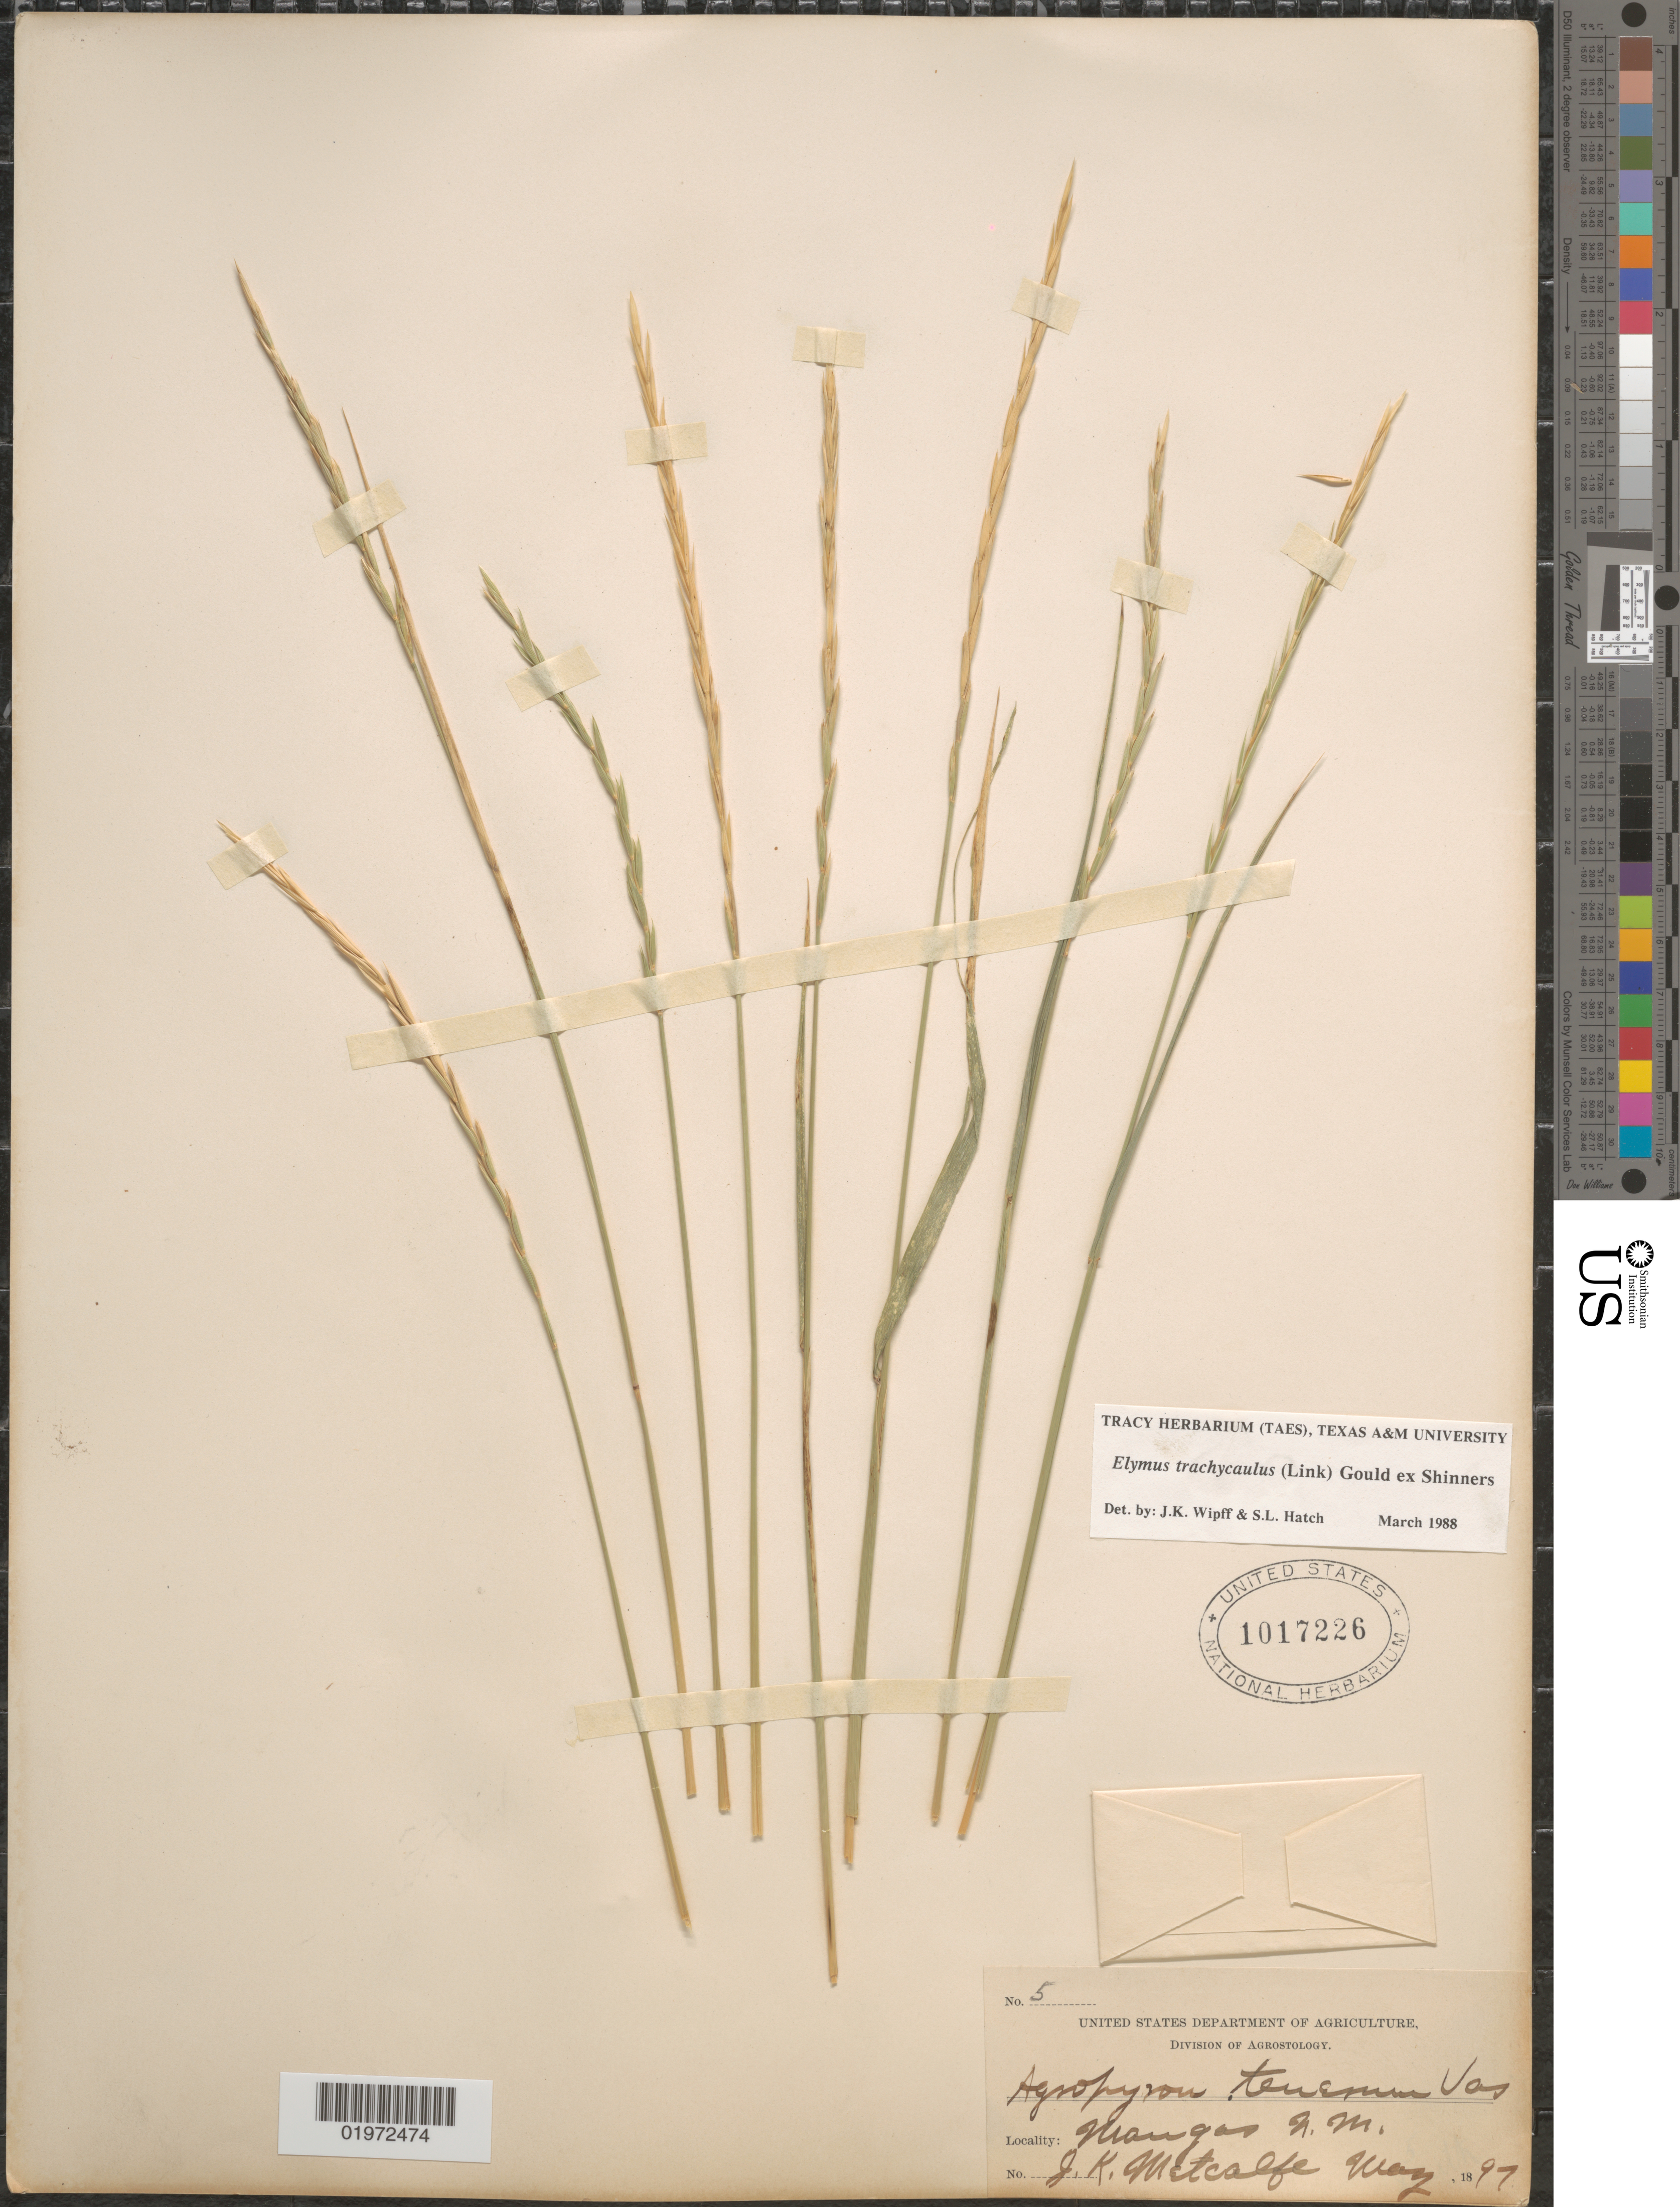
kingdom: Plantae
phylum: Tracheophyta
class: Liliopsida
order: Poales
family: Poaceae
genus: Elymus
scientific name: Elymus trachycaulus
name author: (Link) Gould ex Shinners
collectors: J. Metcalfe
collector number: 5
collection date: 1897-05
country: United States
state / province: New Mexico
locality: Mangas N.M.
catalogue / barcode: US 1017226